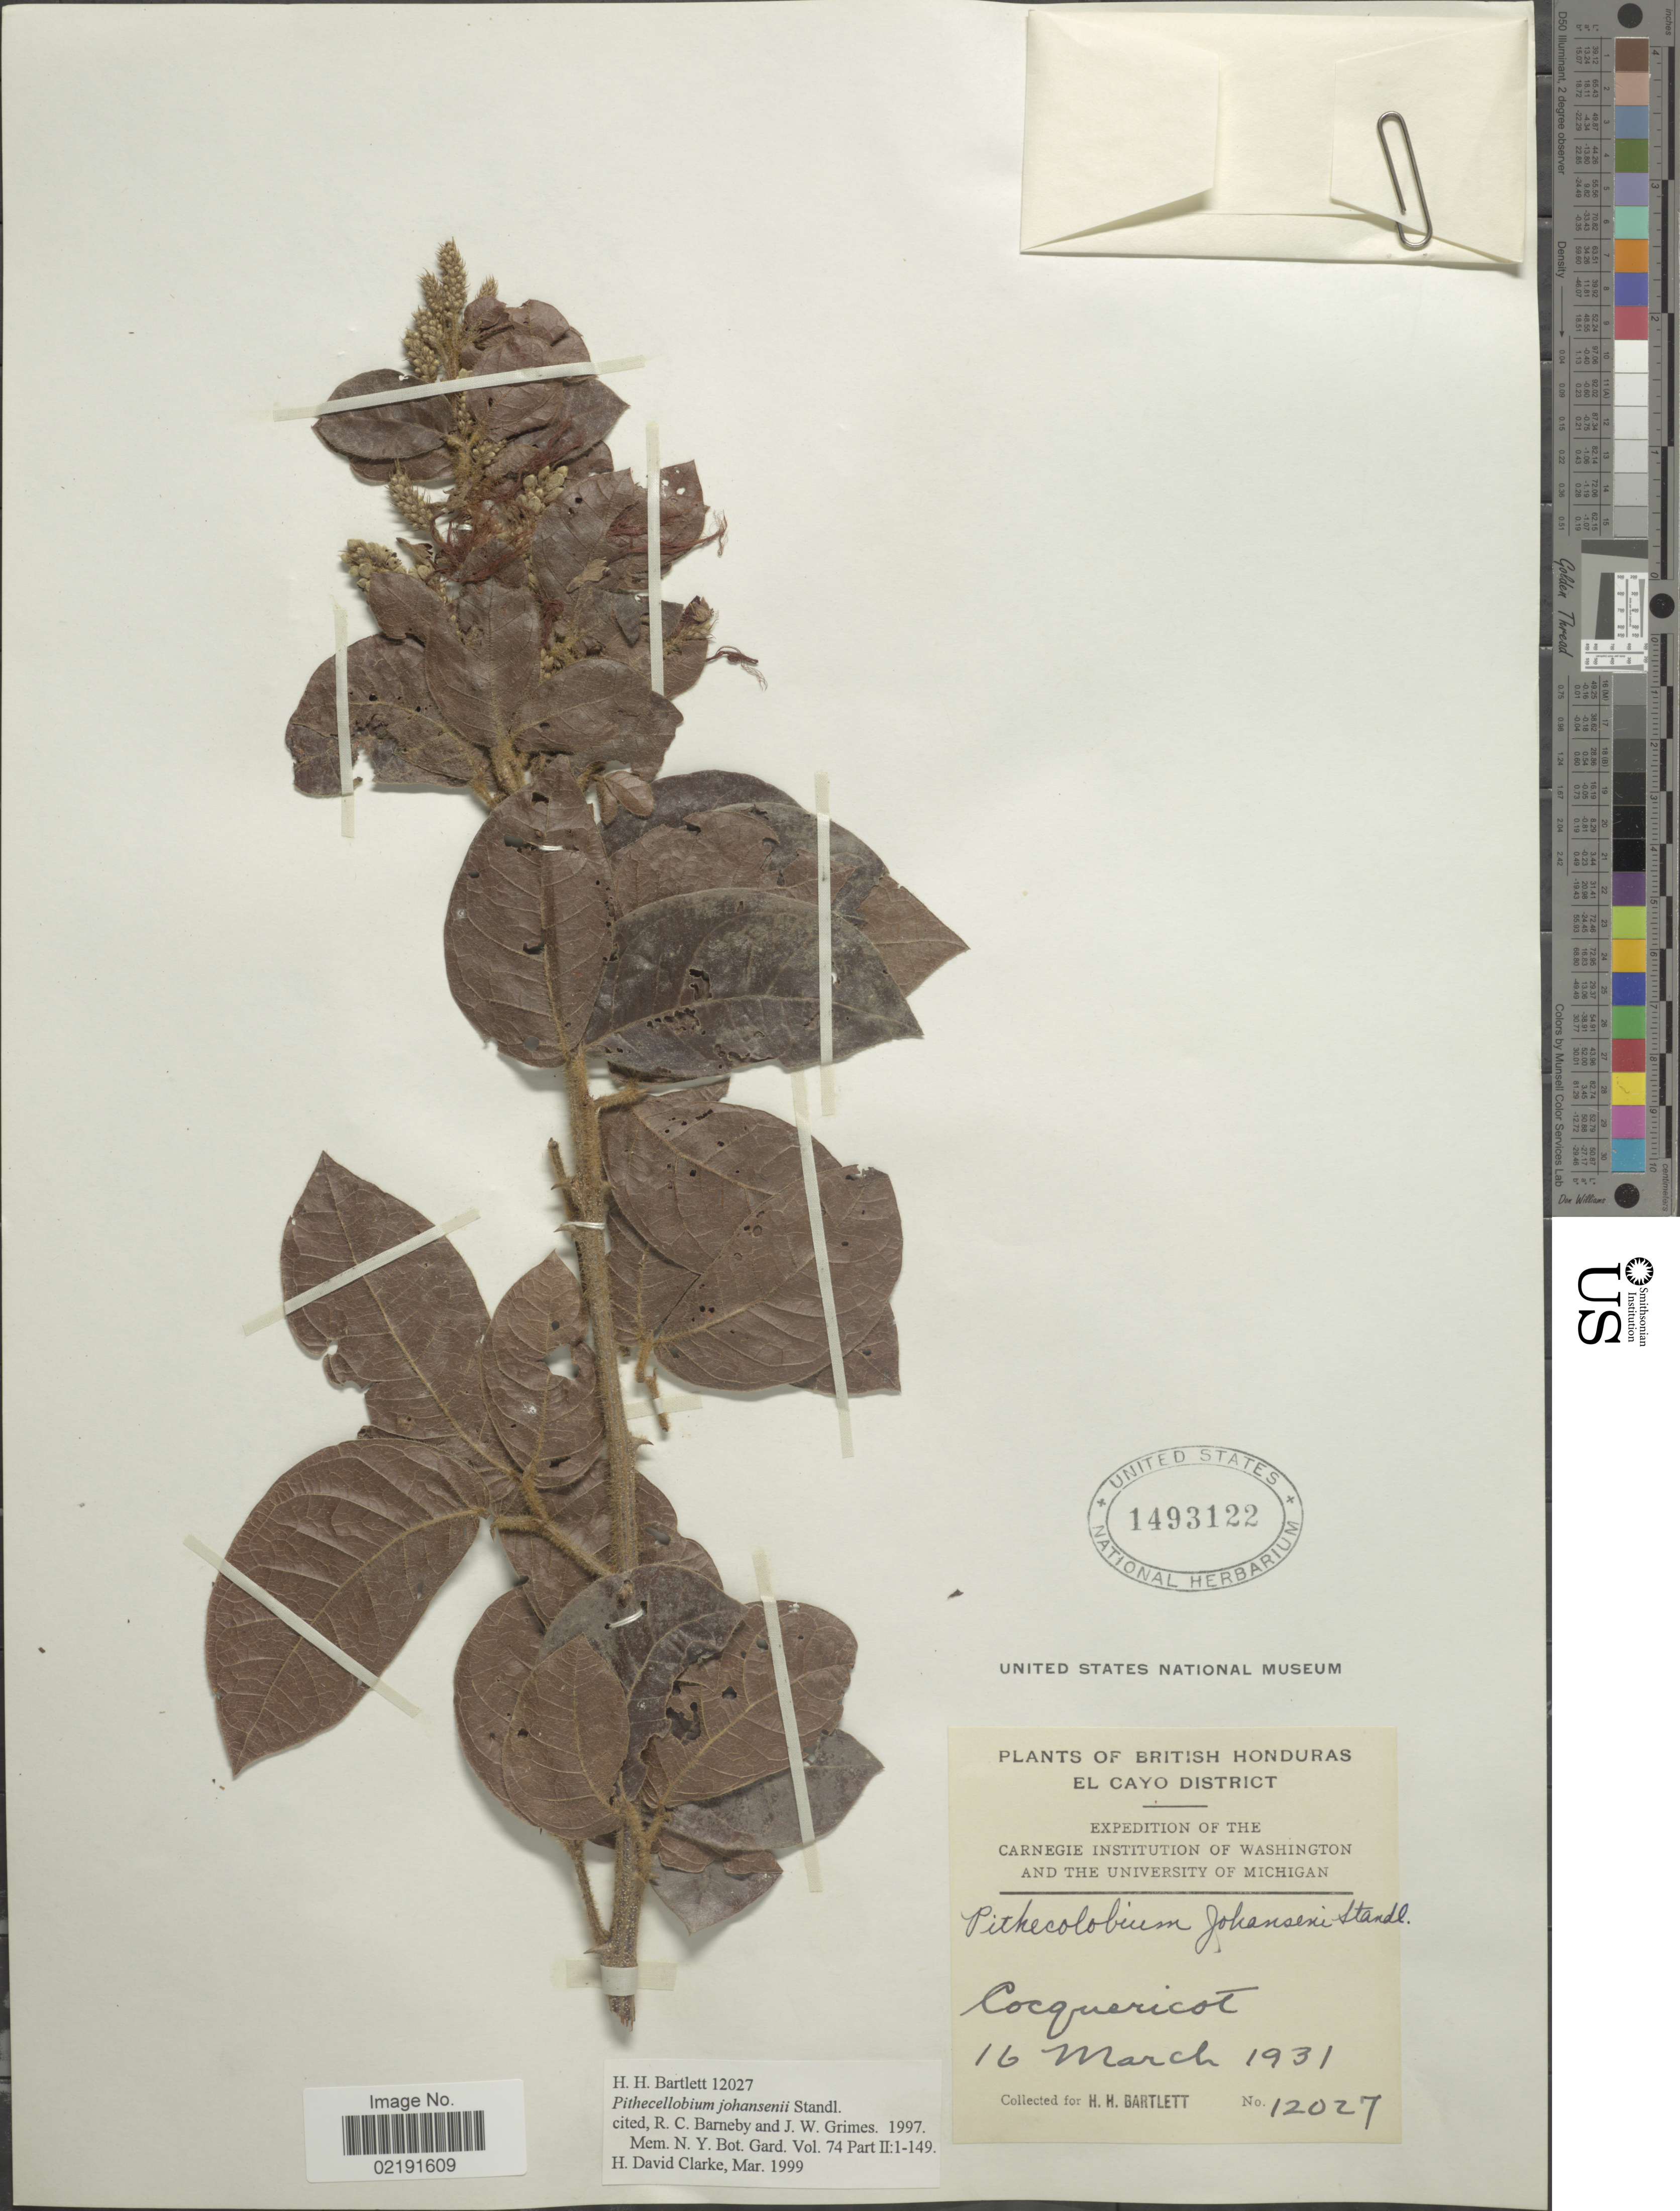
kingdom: Plantae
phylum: Tracheophyta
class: Magnoliopsida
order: Fabales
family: Fabaceae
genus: Pithecellobium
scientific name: Pithecellobium johansenii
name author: Standl.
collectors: H. H. Bartlett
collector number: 12027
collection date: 1931-03-16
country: Belize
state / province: Cayo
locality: British Honduras. El Cayo District. Cocquericot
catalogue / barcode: US 1493122